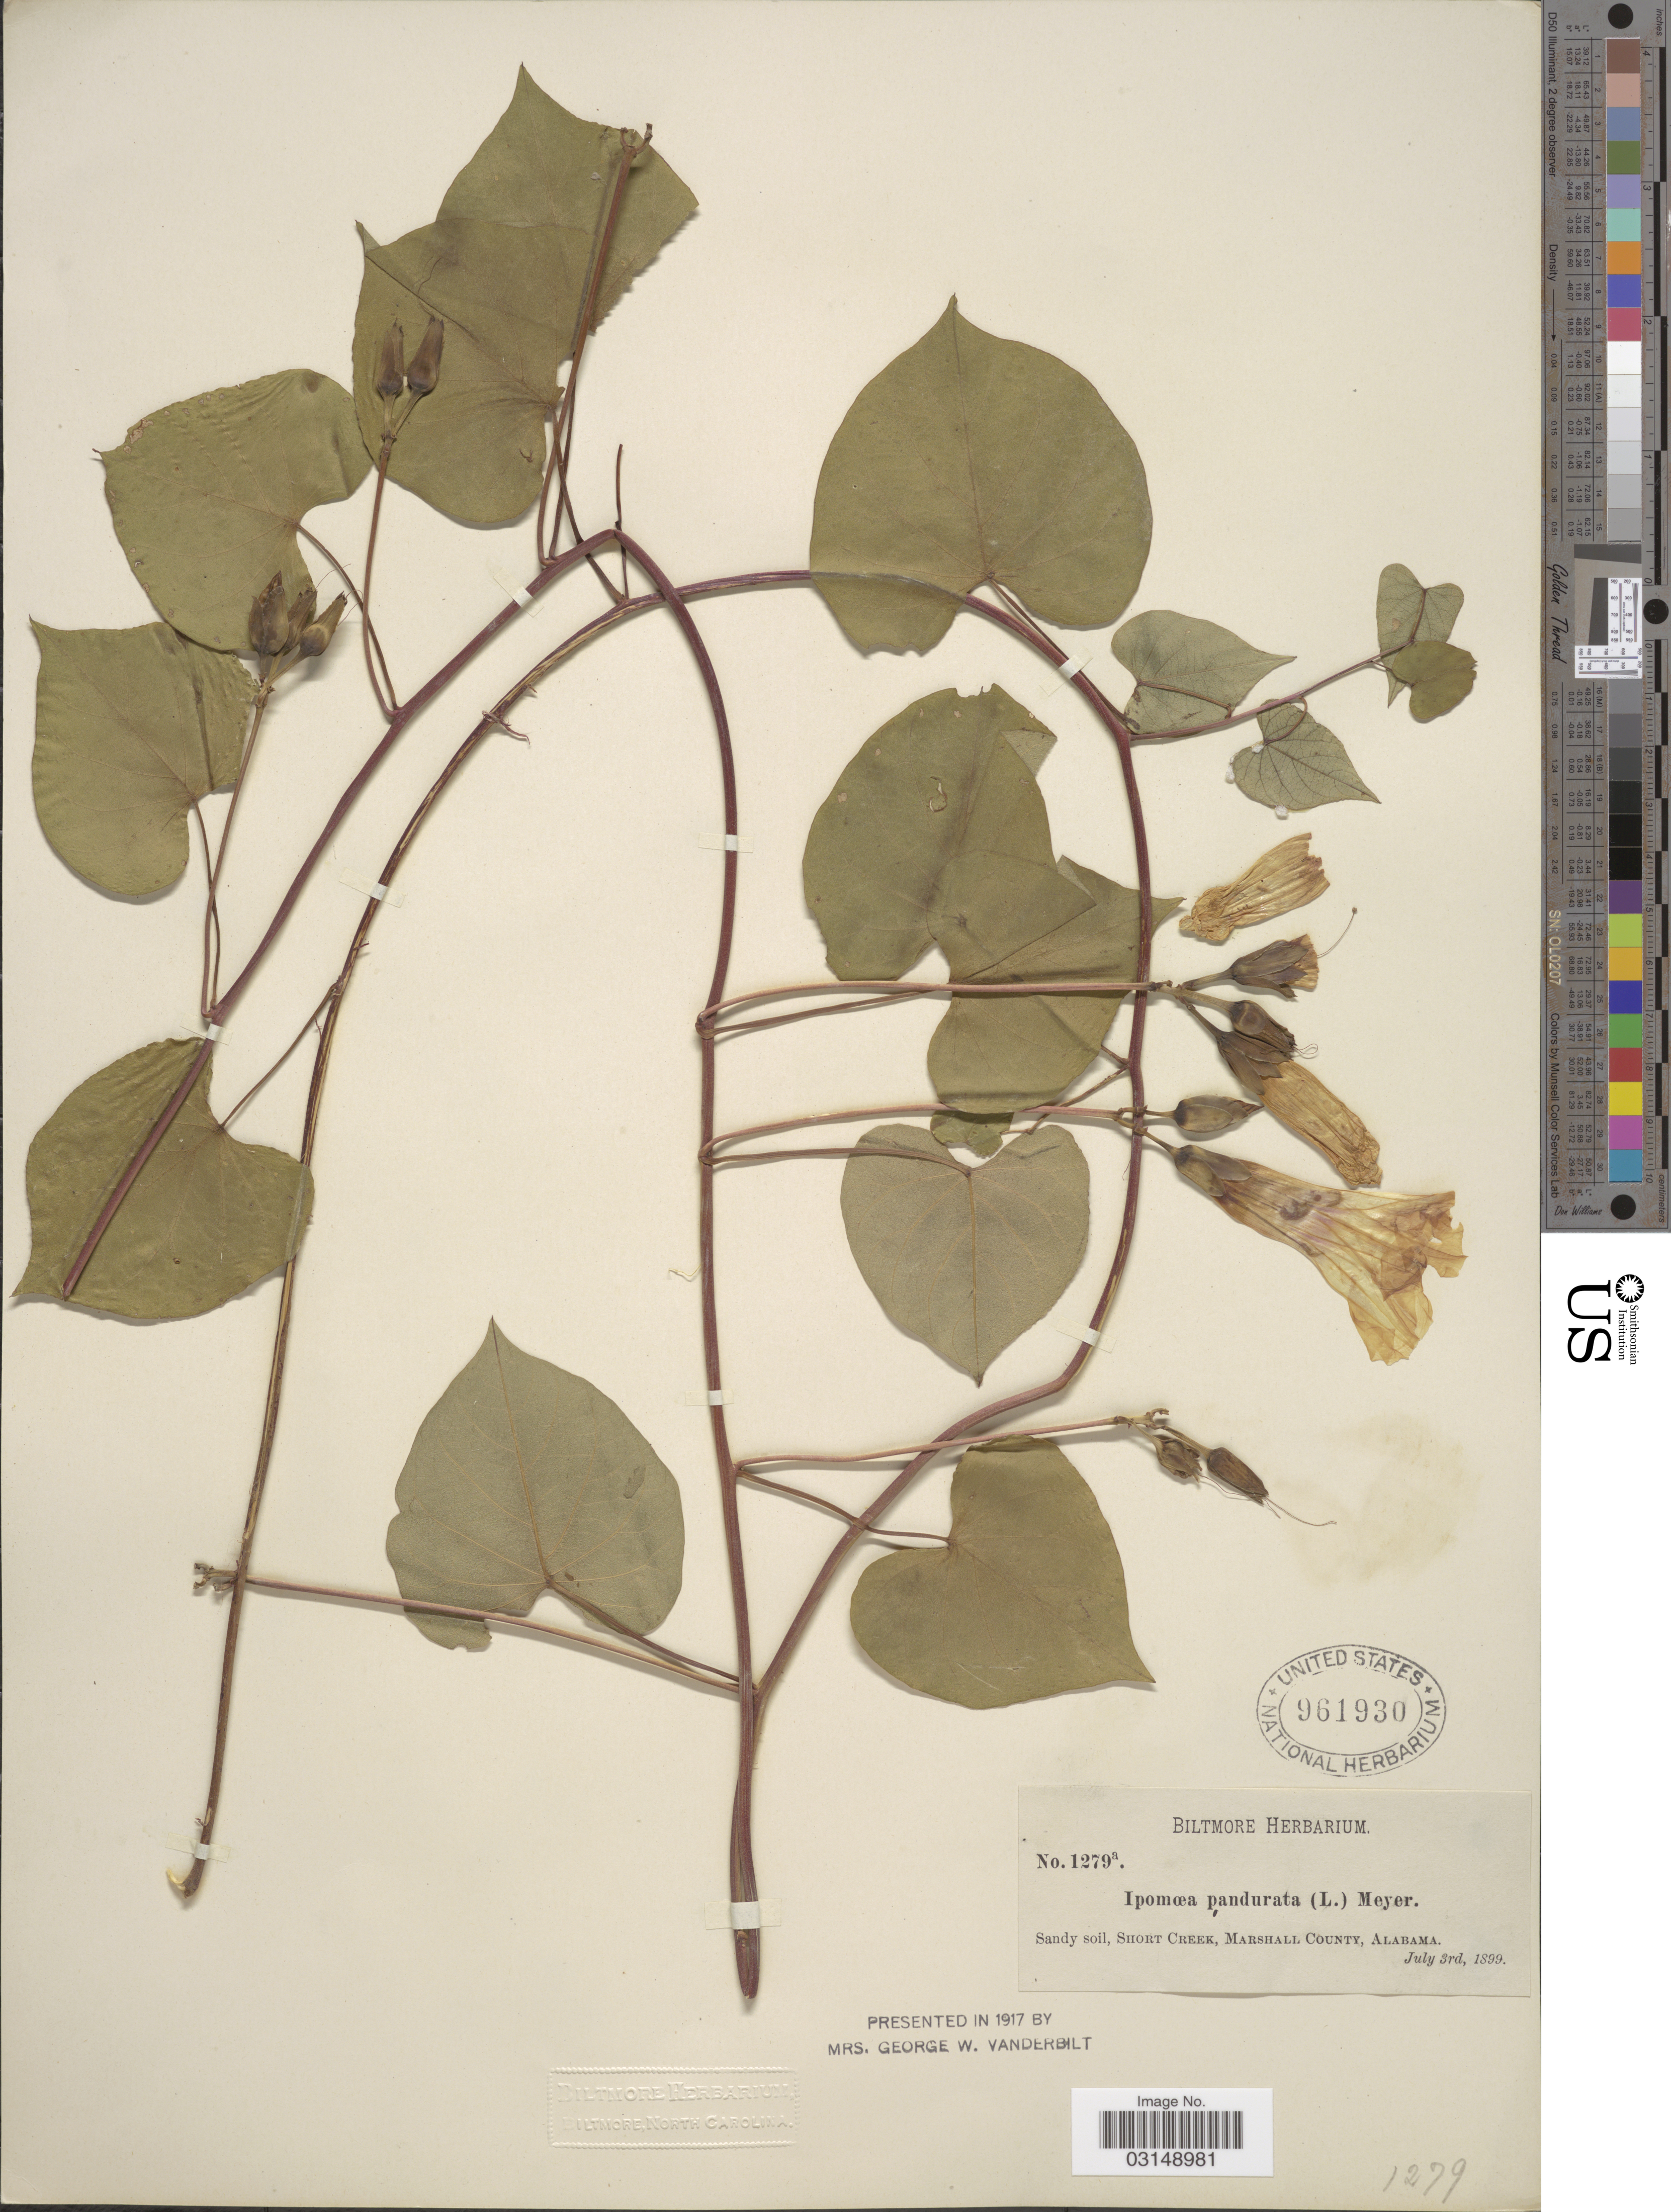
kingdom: Plantae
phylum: Tracheophyta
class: Magnoliopsida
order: Solanales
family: Convolvulaceae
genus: Ipomoea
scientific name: Ipomoea pandurata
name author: (L.) G. Mey.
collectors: ex herb. Biltmore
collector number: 1279a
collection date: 1899-07-03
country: United States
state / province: Alabama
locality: Short Creek, Marshall County.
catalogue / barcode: US 961930